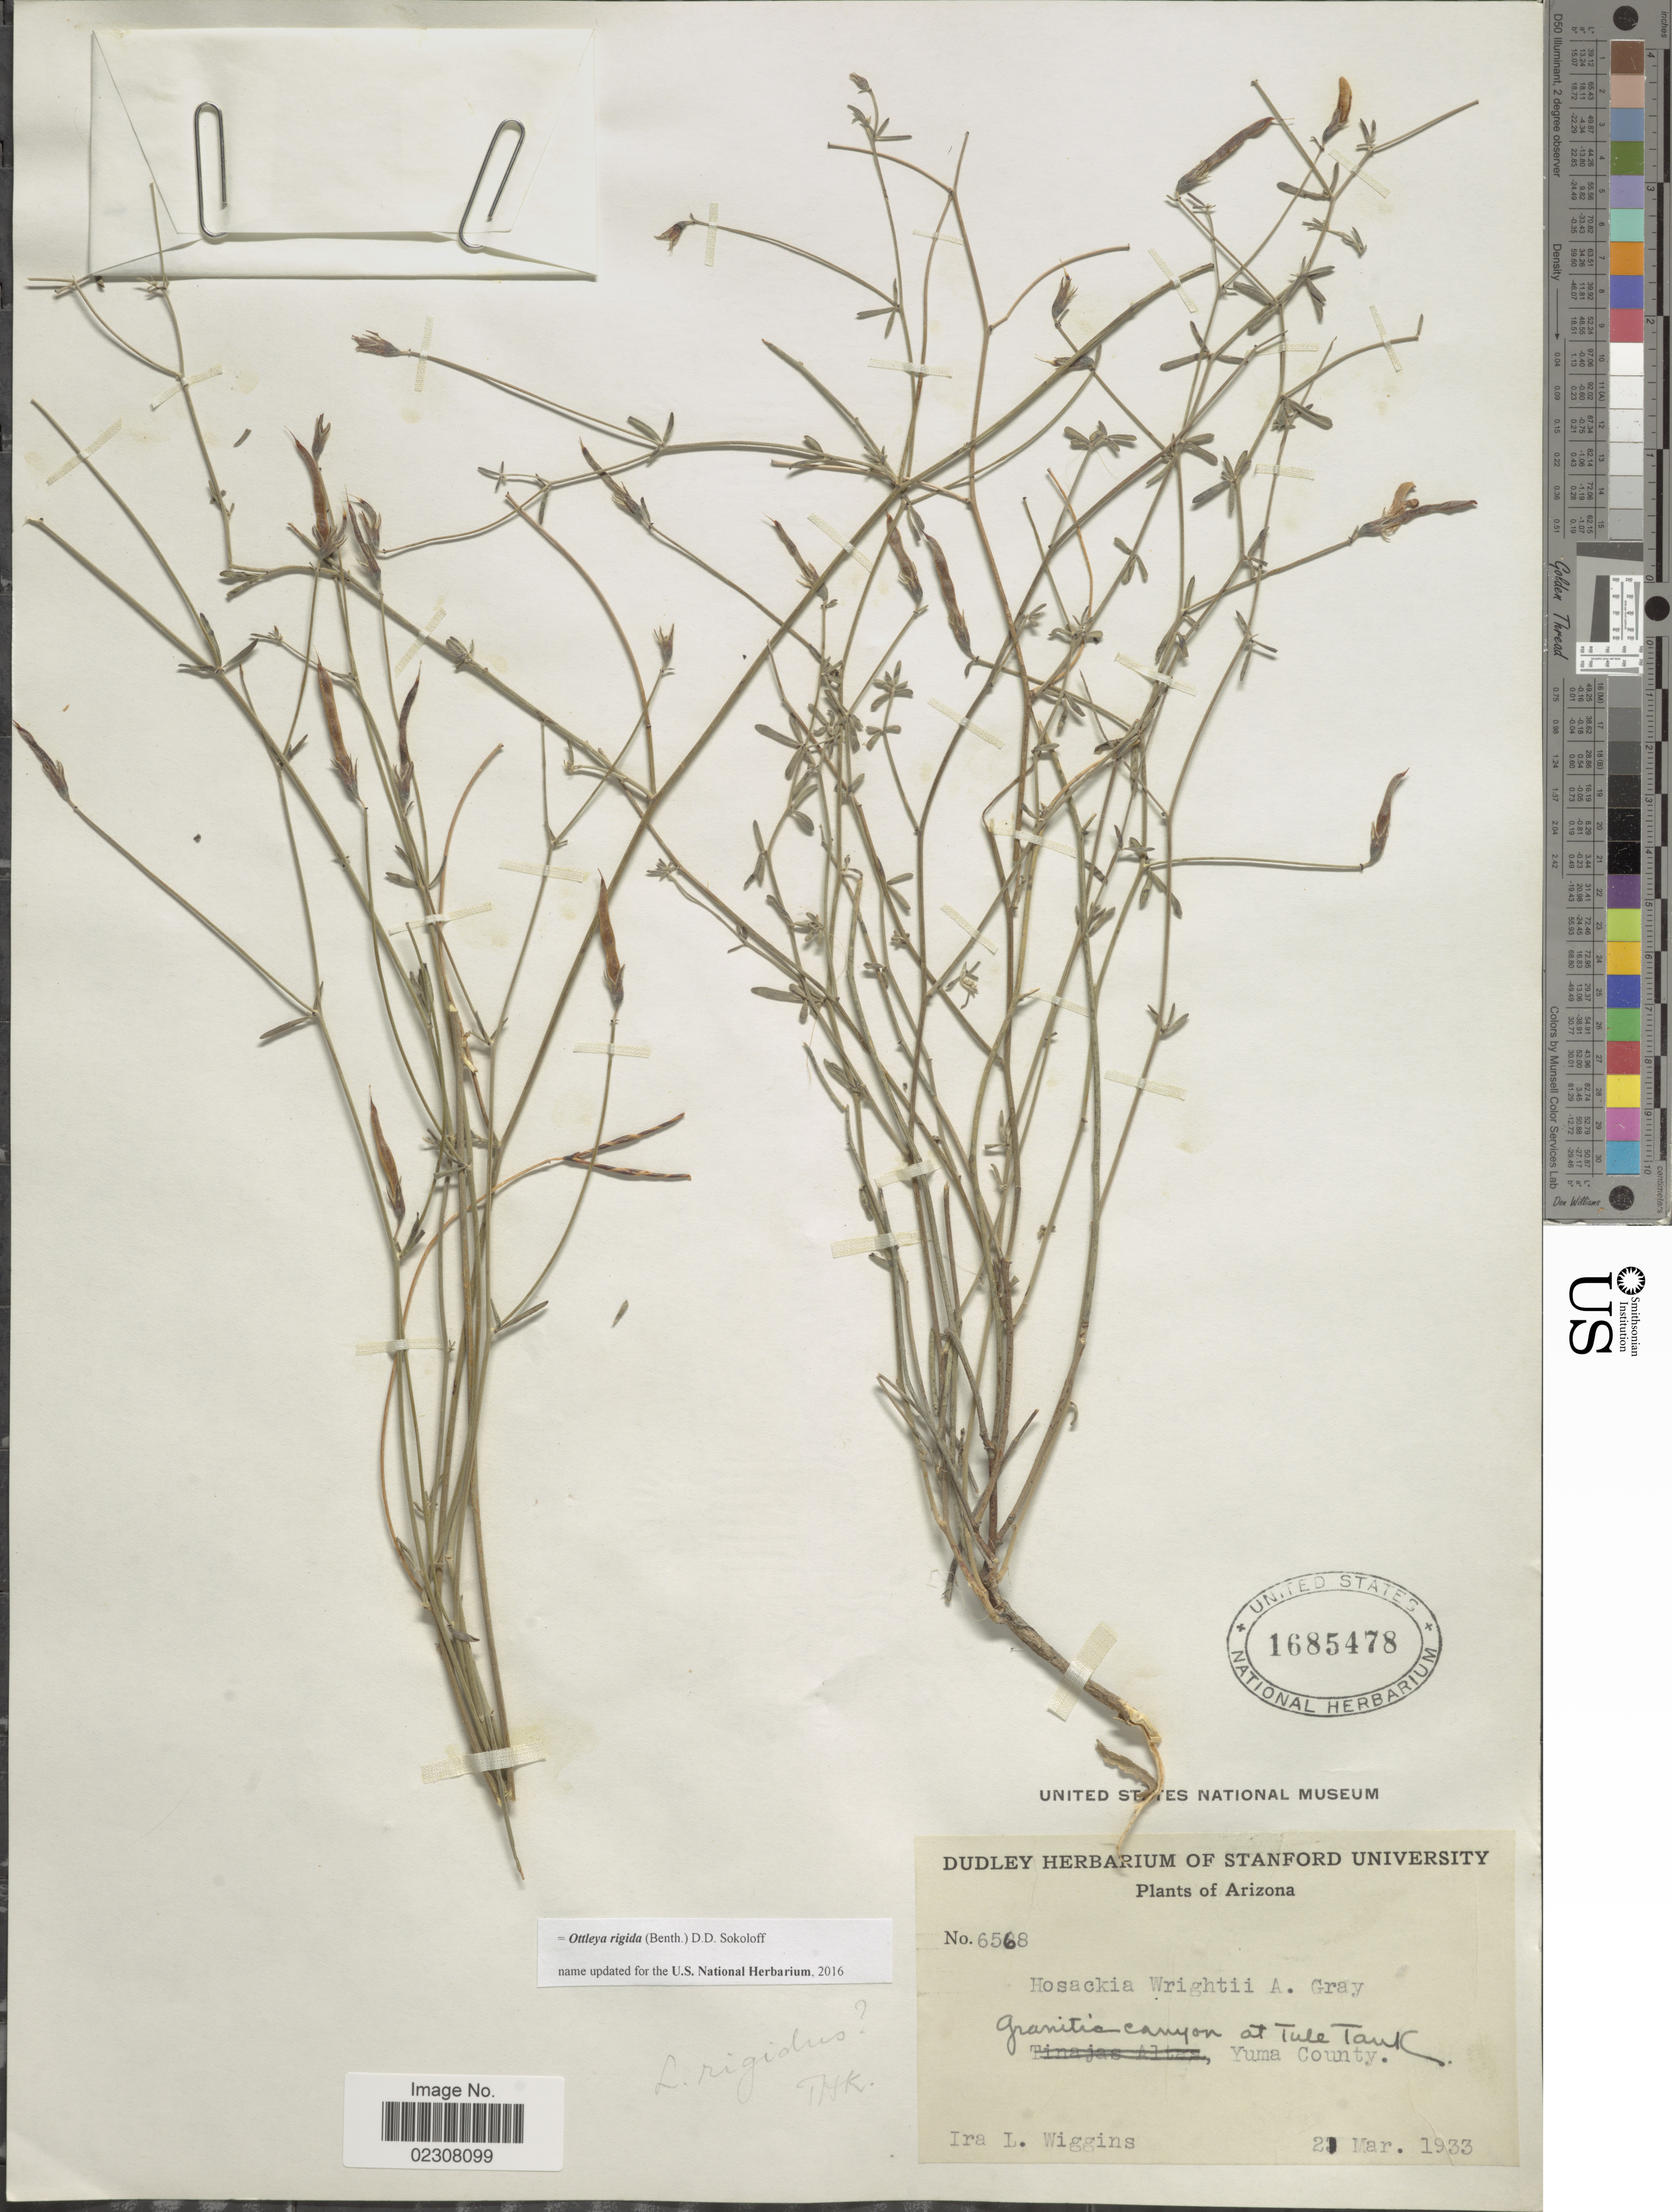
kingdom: Plantae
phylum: Tracheophyta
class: Magnoliopsida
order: Fabales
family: Fabaceae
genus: Ottleya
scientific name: Ottleya rigida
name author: (Benth.) D.D. Sokoloff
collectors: I. L. Wiggins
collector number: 6568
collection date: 1933-03-21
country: United States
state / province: Arizona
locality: Granitic canyon at Tule Tank, Yuma County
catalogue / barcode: US 1685478